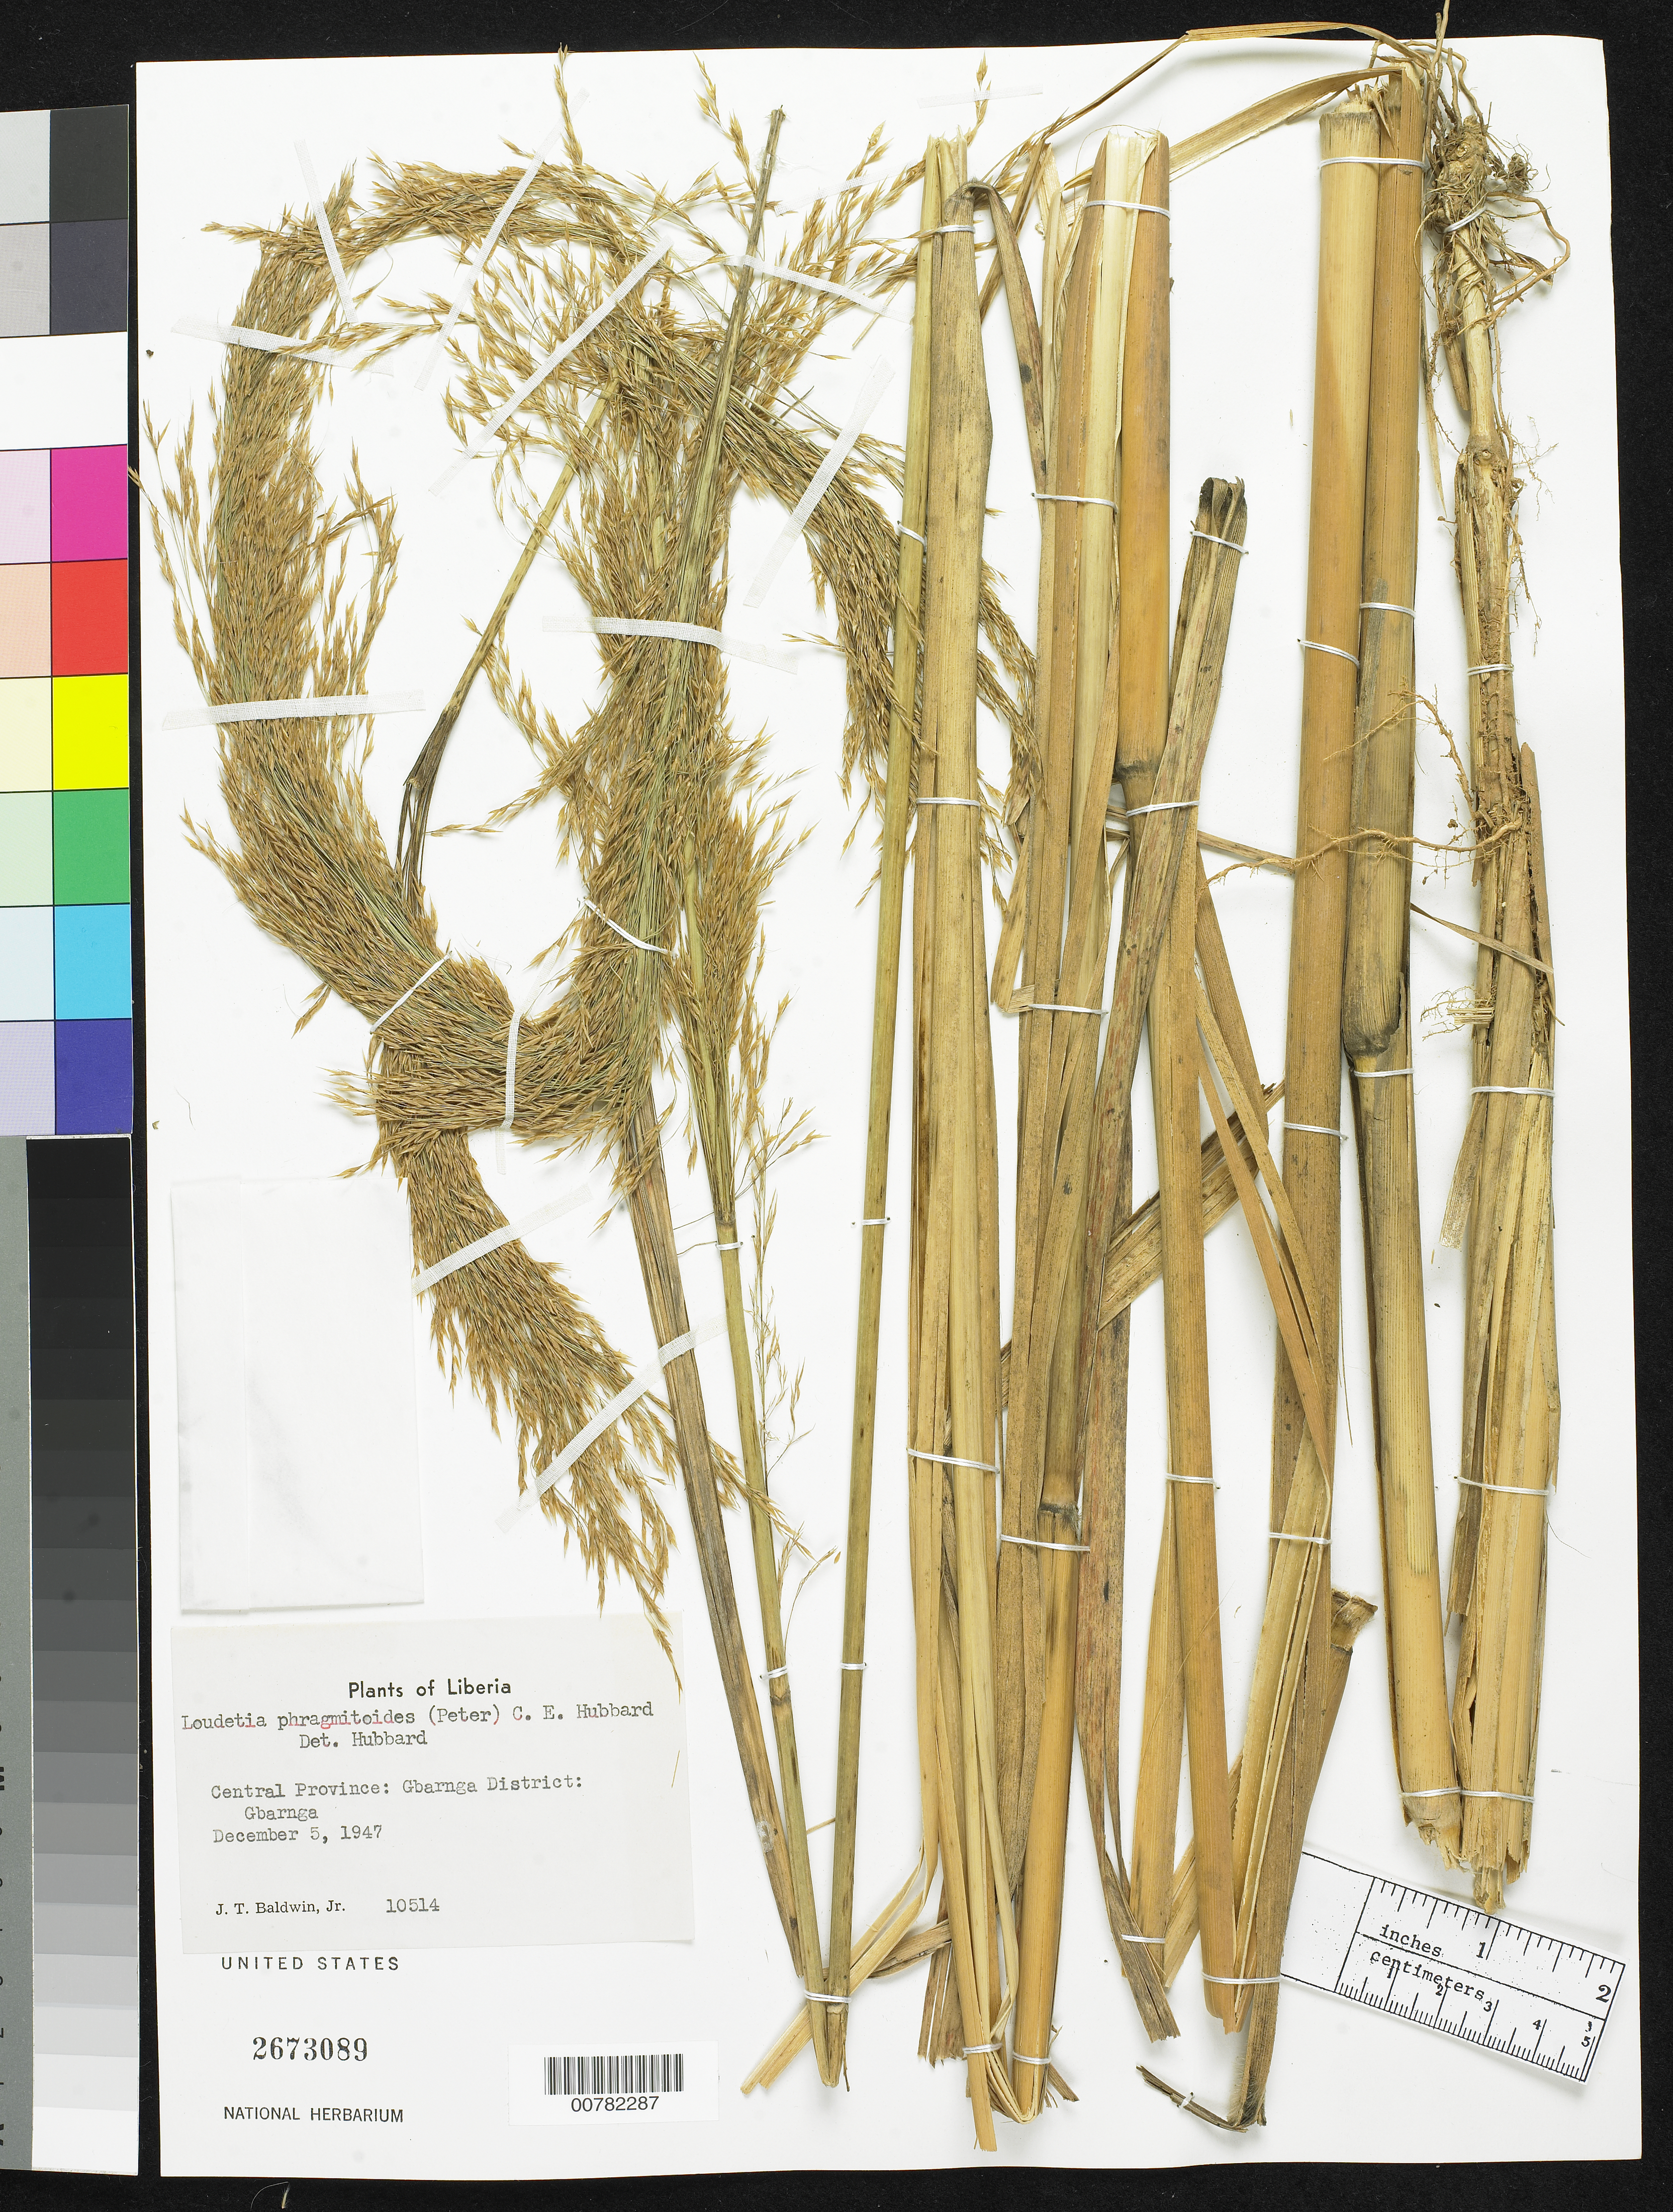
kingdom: Plantae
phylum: Tracheophyta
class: Liliopsida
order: Poales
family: Poaceae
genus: Loudetia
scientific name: Loudetia phragmitoides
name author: (Peter) C.E. Hubb.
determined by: Hubbard, C. E.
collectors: J. T. Baldwin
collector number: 10514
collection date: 1947-12-05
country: Liberia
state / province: Bong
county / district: Gbarnga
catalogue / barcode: US 2673089